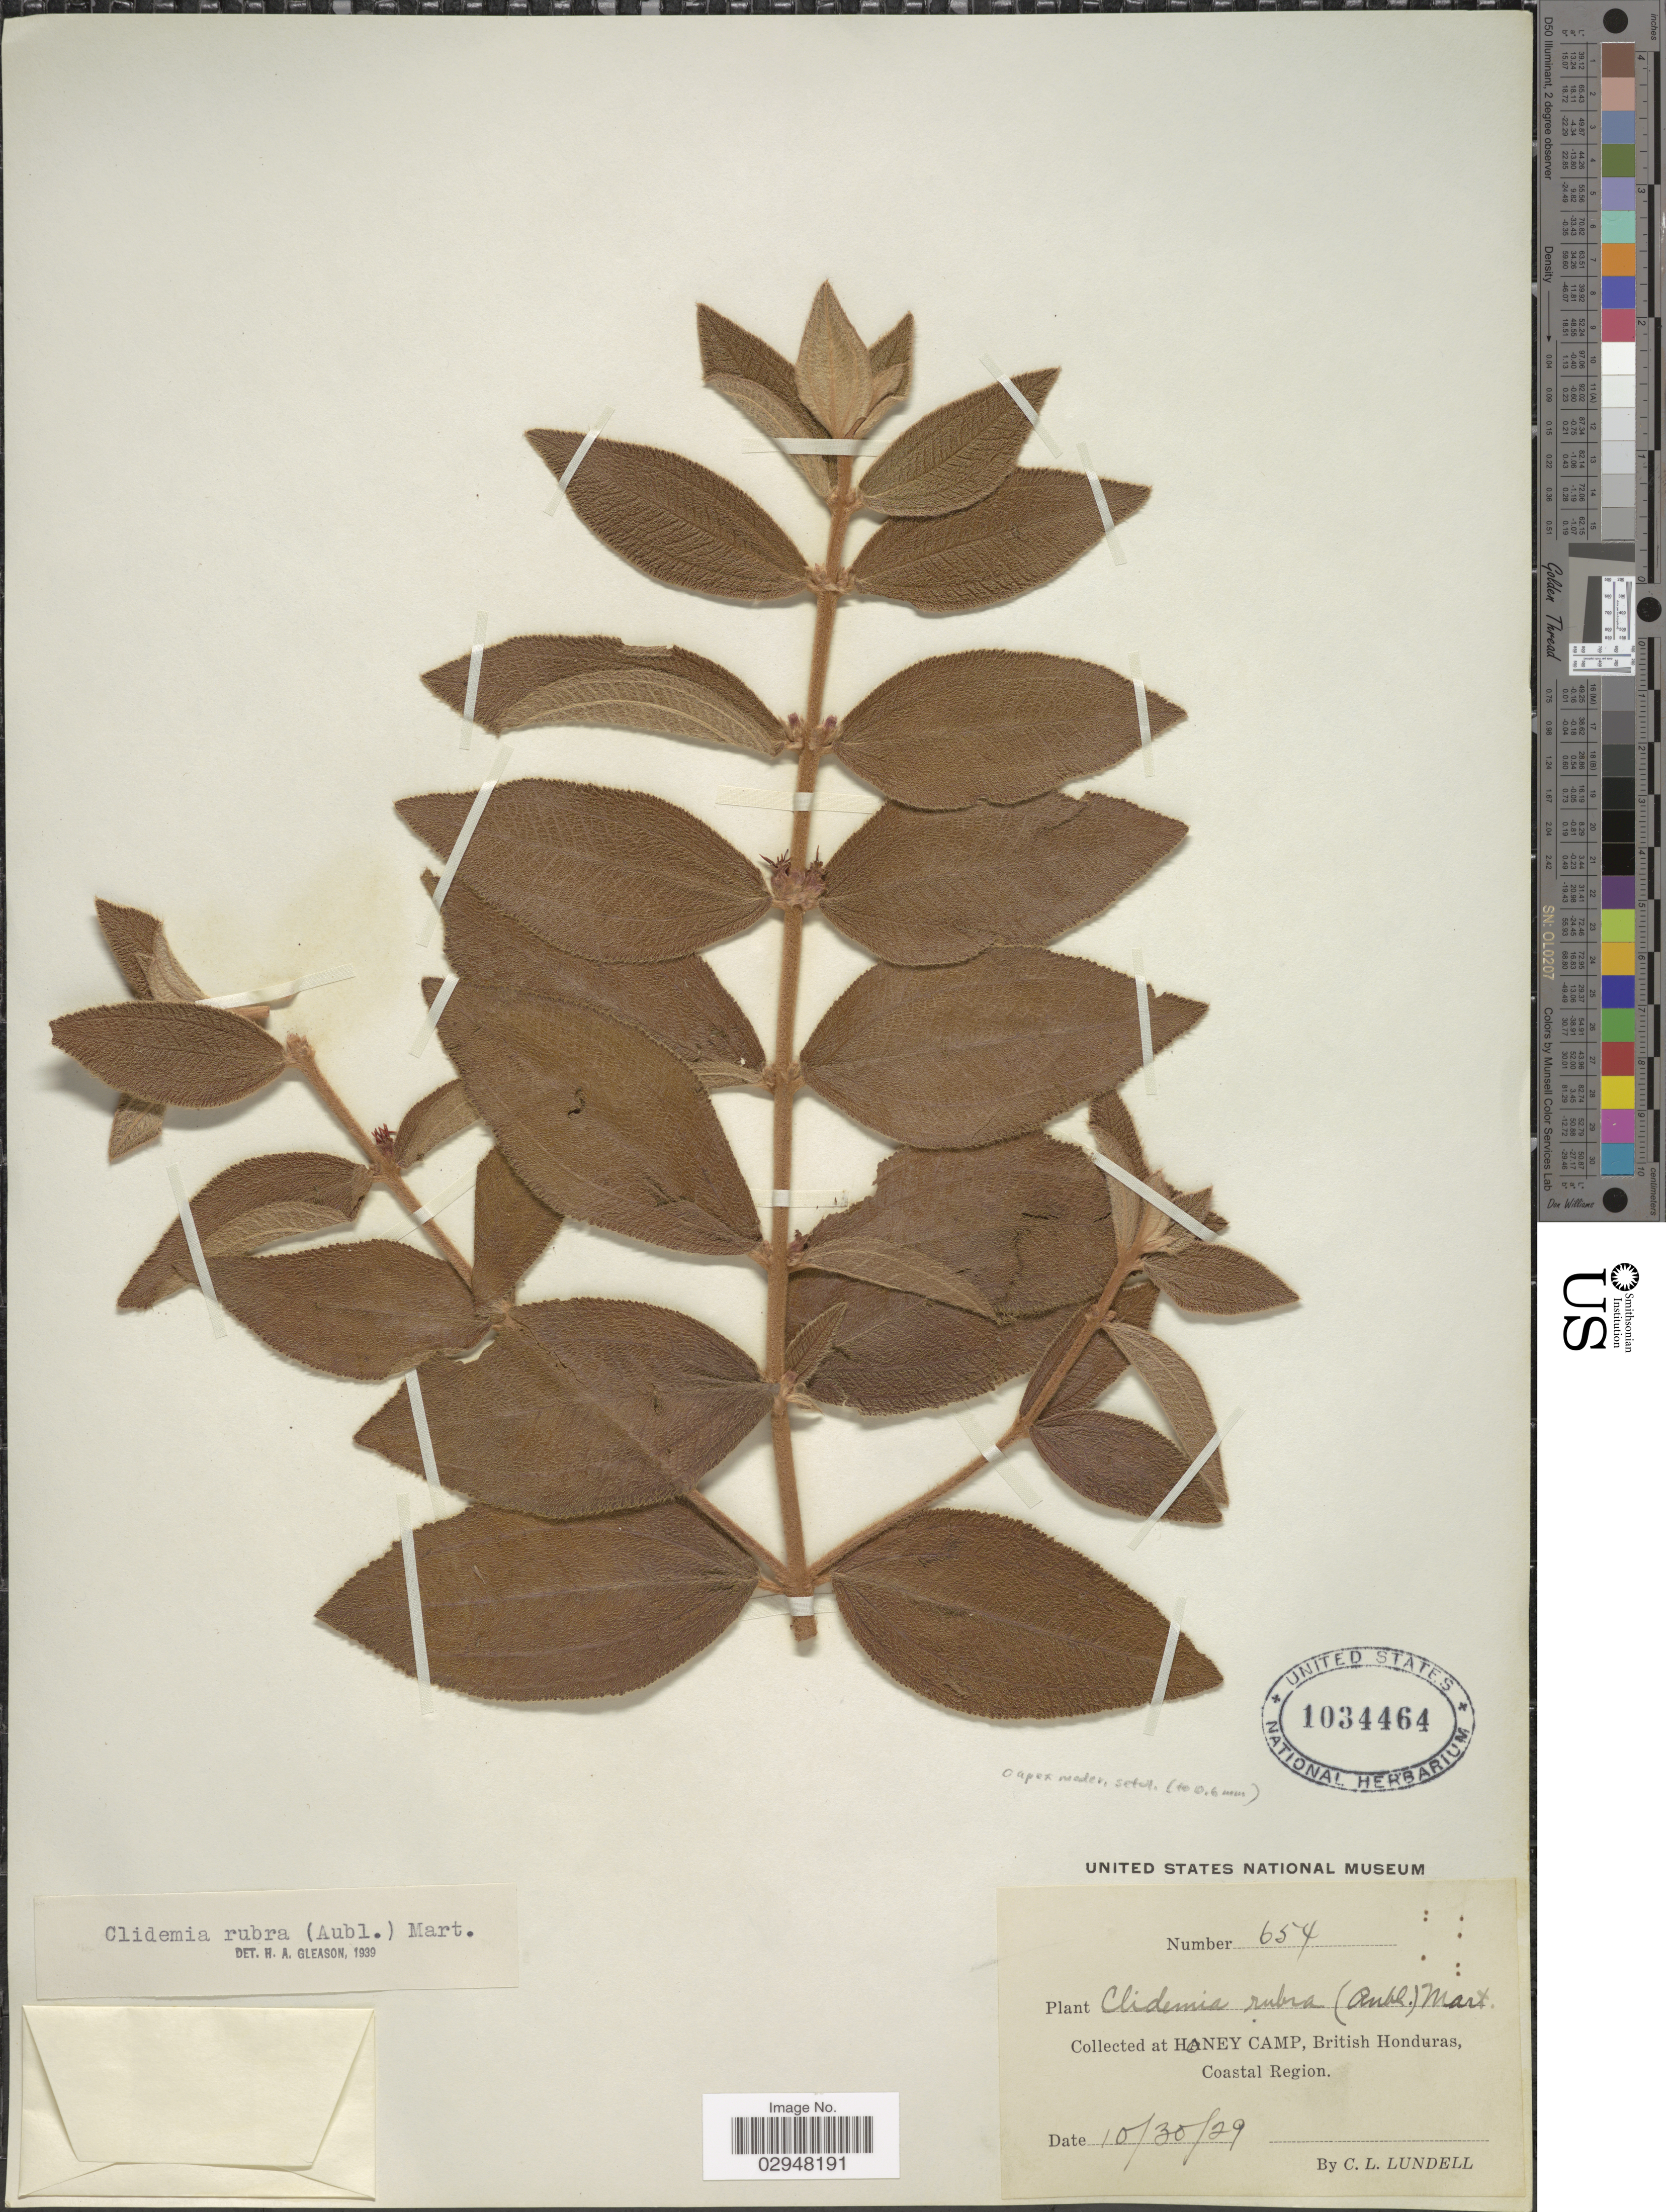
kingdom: Plantae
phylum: Tracheophyta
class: Magnoliopsida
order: Myrtales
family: Melastomataceae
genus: Clidemia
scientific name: Clidemia rubra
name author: (Aubl.) Mart.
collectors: C. L. Lundell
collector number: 654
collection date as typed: Transcribed d/m/y: 30/10/29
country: Belize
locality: Honey Camp, British Honduras, Coastal Region.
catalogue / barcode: US 1034464